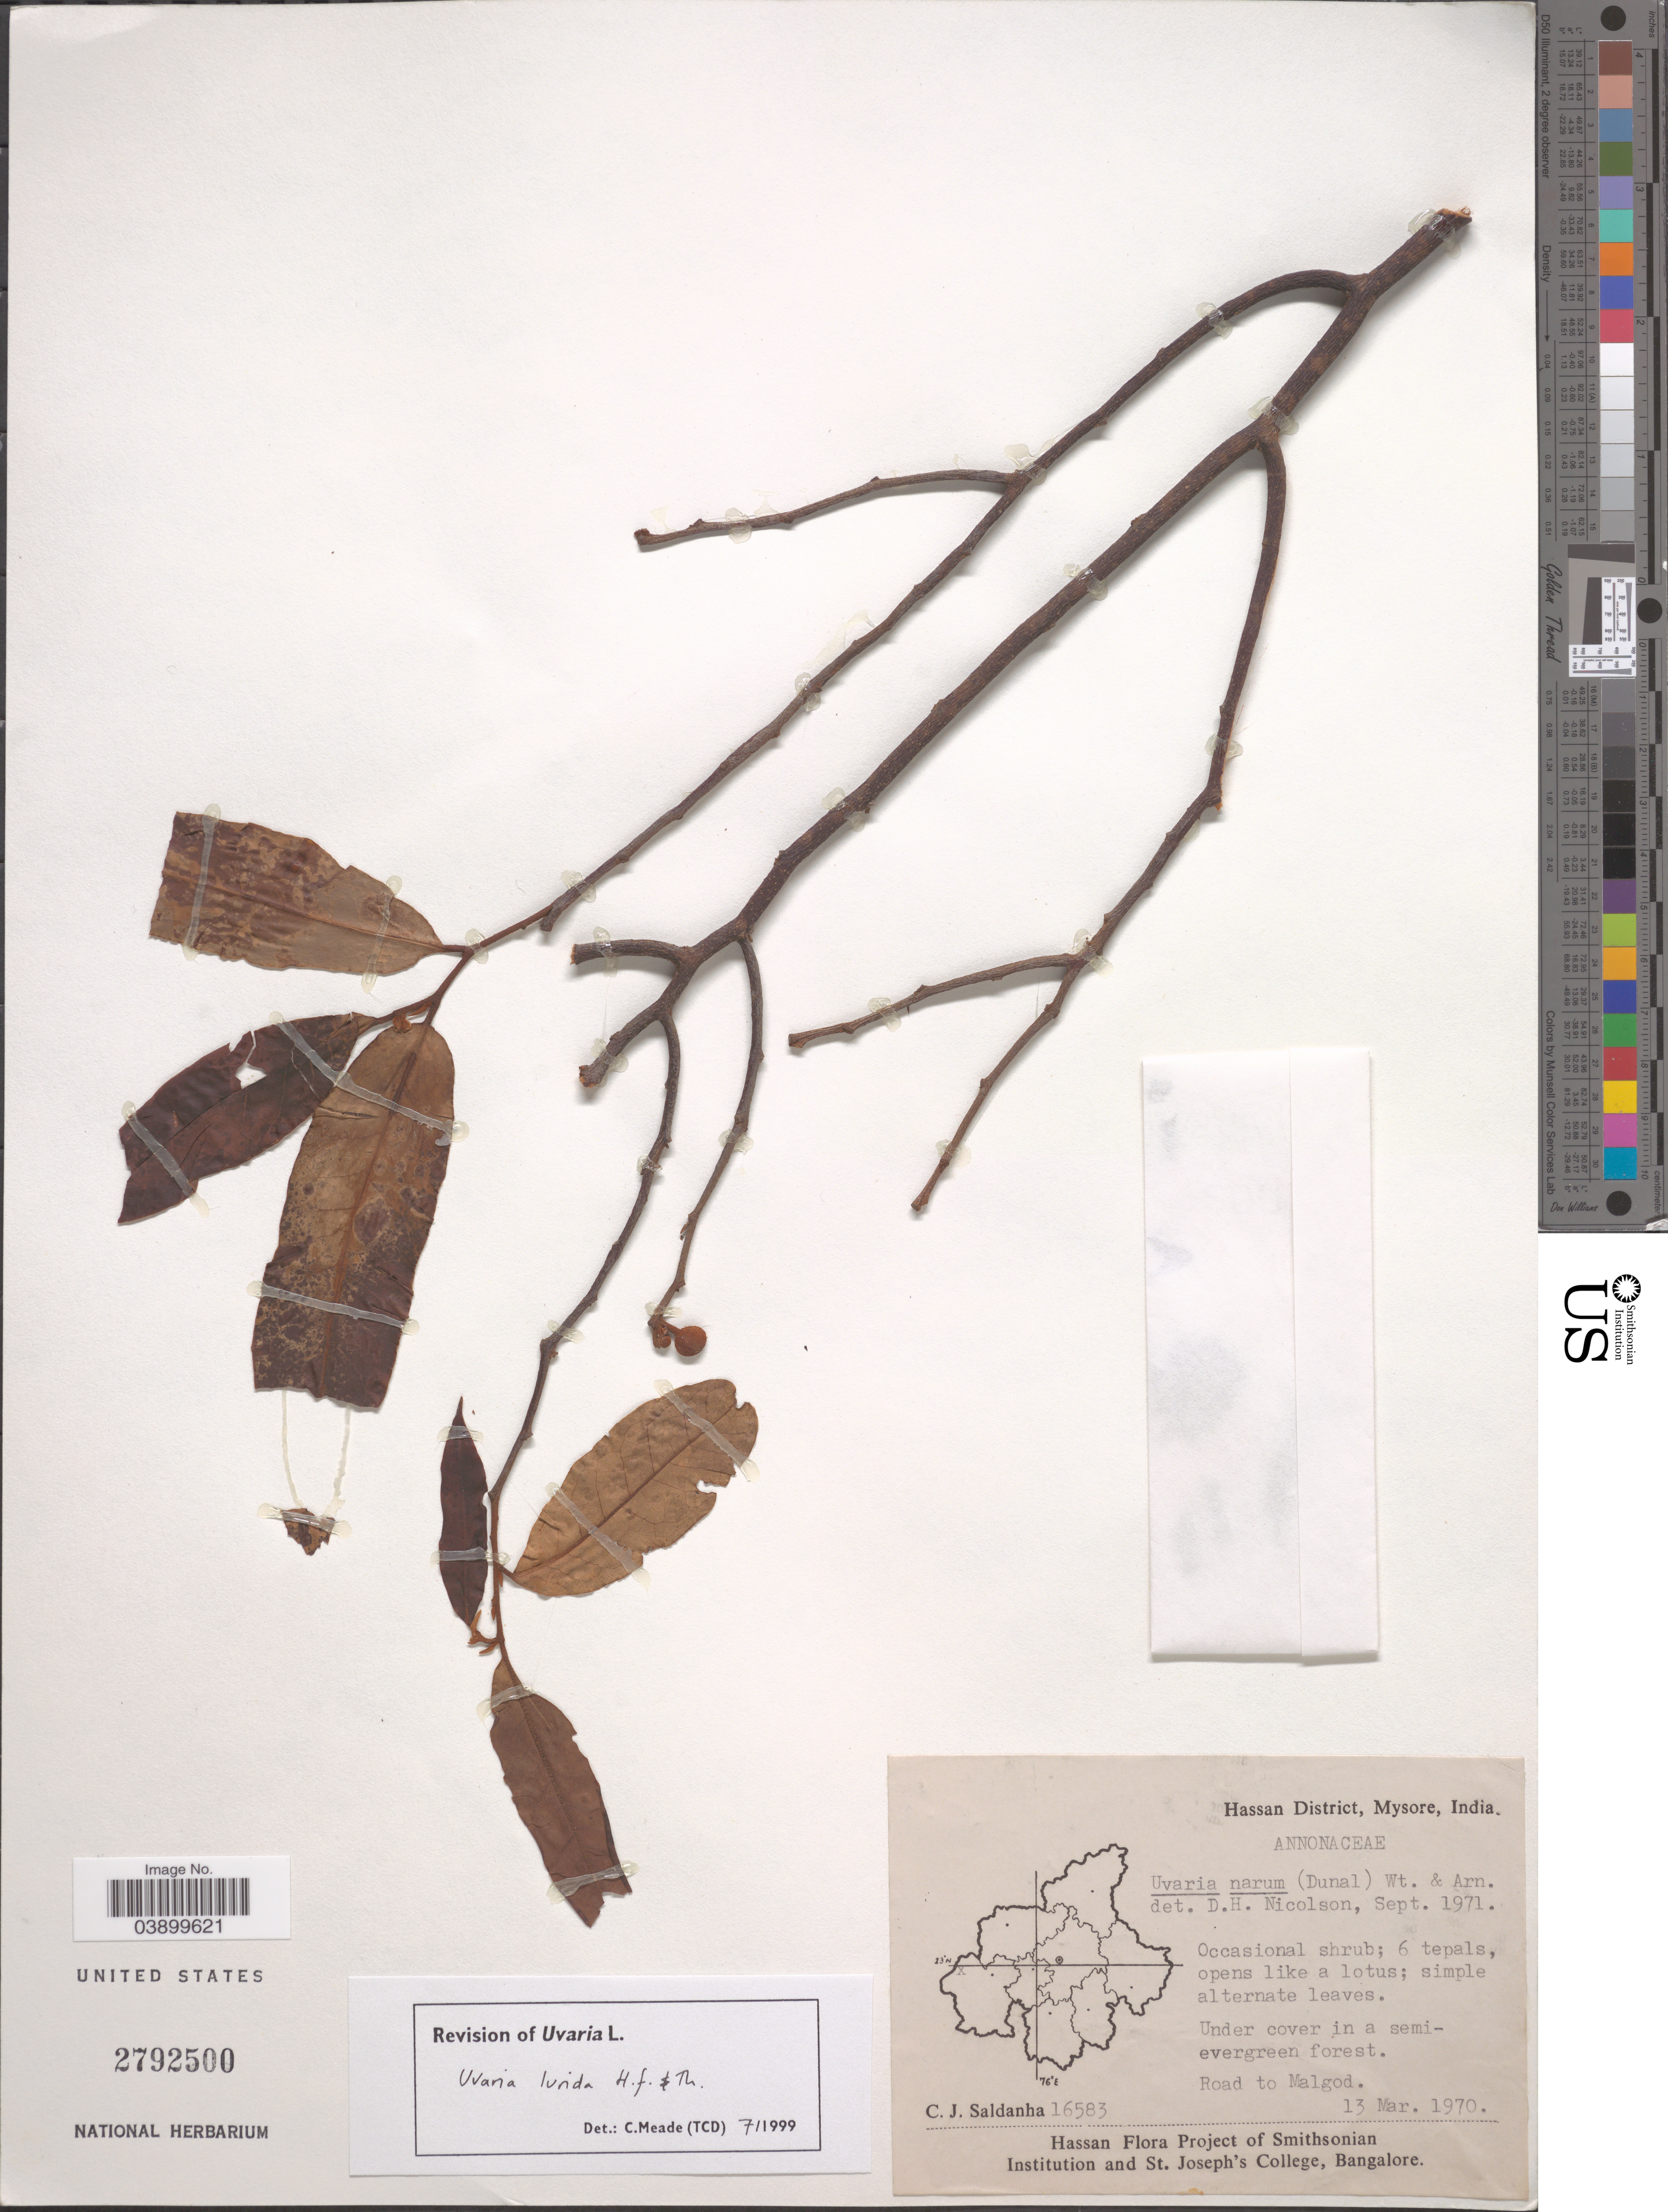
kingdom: Plantae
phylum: Tracheophyta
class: Magnoliopsida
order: Magnoliales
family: Annonaceae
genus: Uvaria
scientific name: Uvaria lurida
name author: Hook. f. & Thomson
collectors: C. J. Saldanha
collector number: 16583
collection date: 1970-03-13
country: India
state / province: Karnataka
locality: Hassan District, Mysore. Road to Malgod.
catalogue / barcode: US 2792500